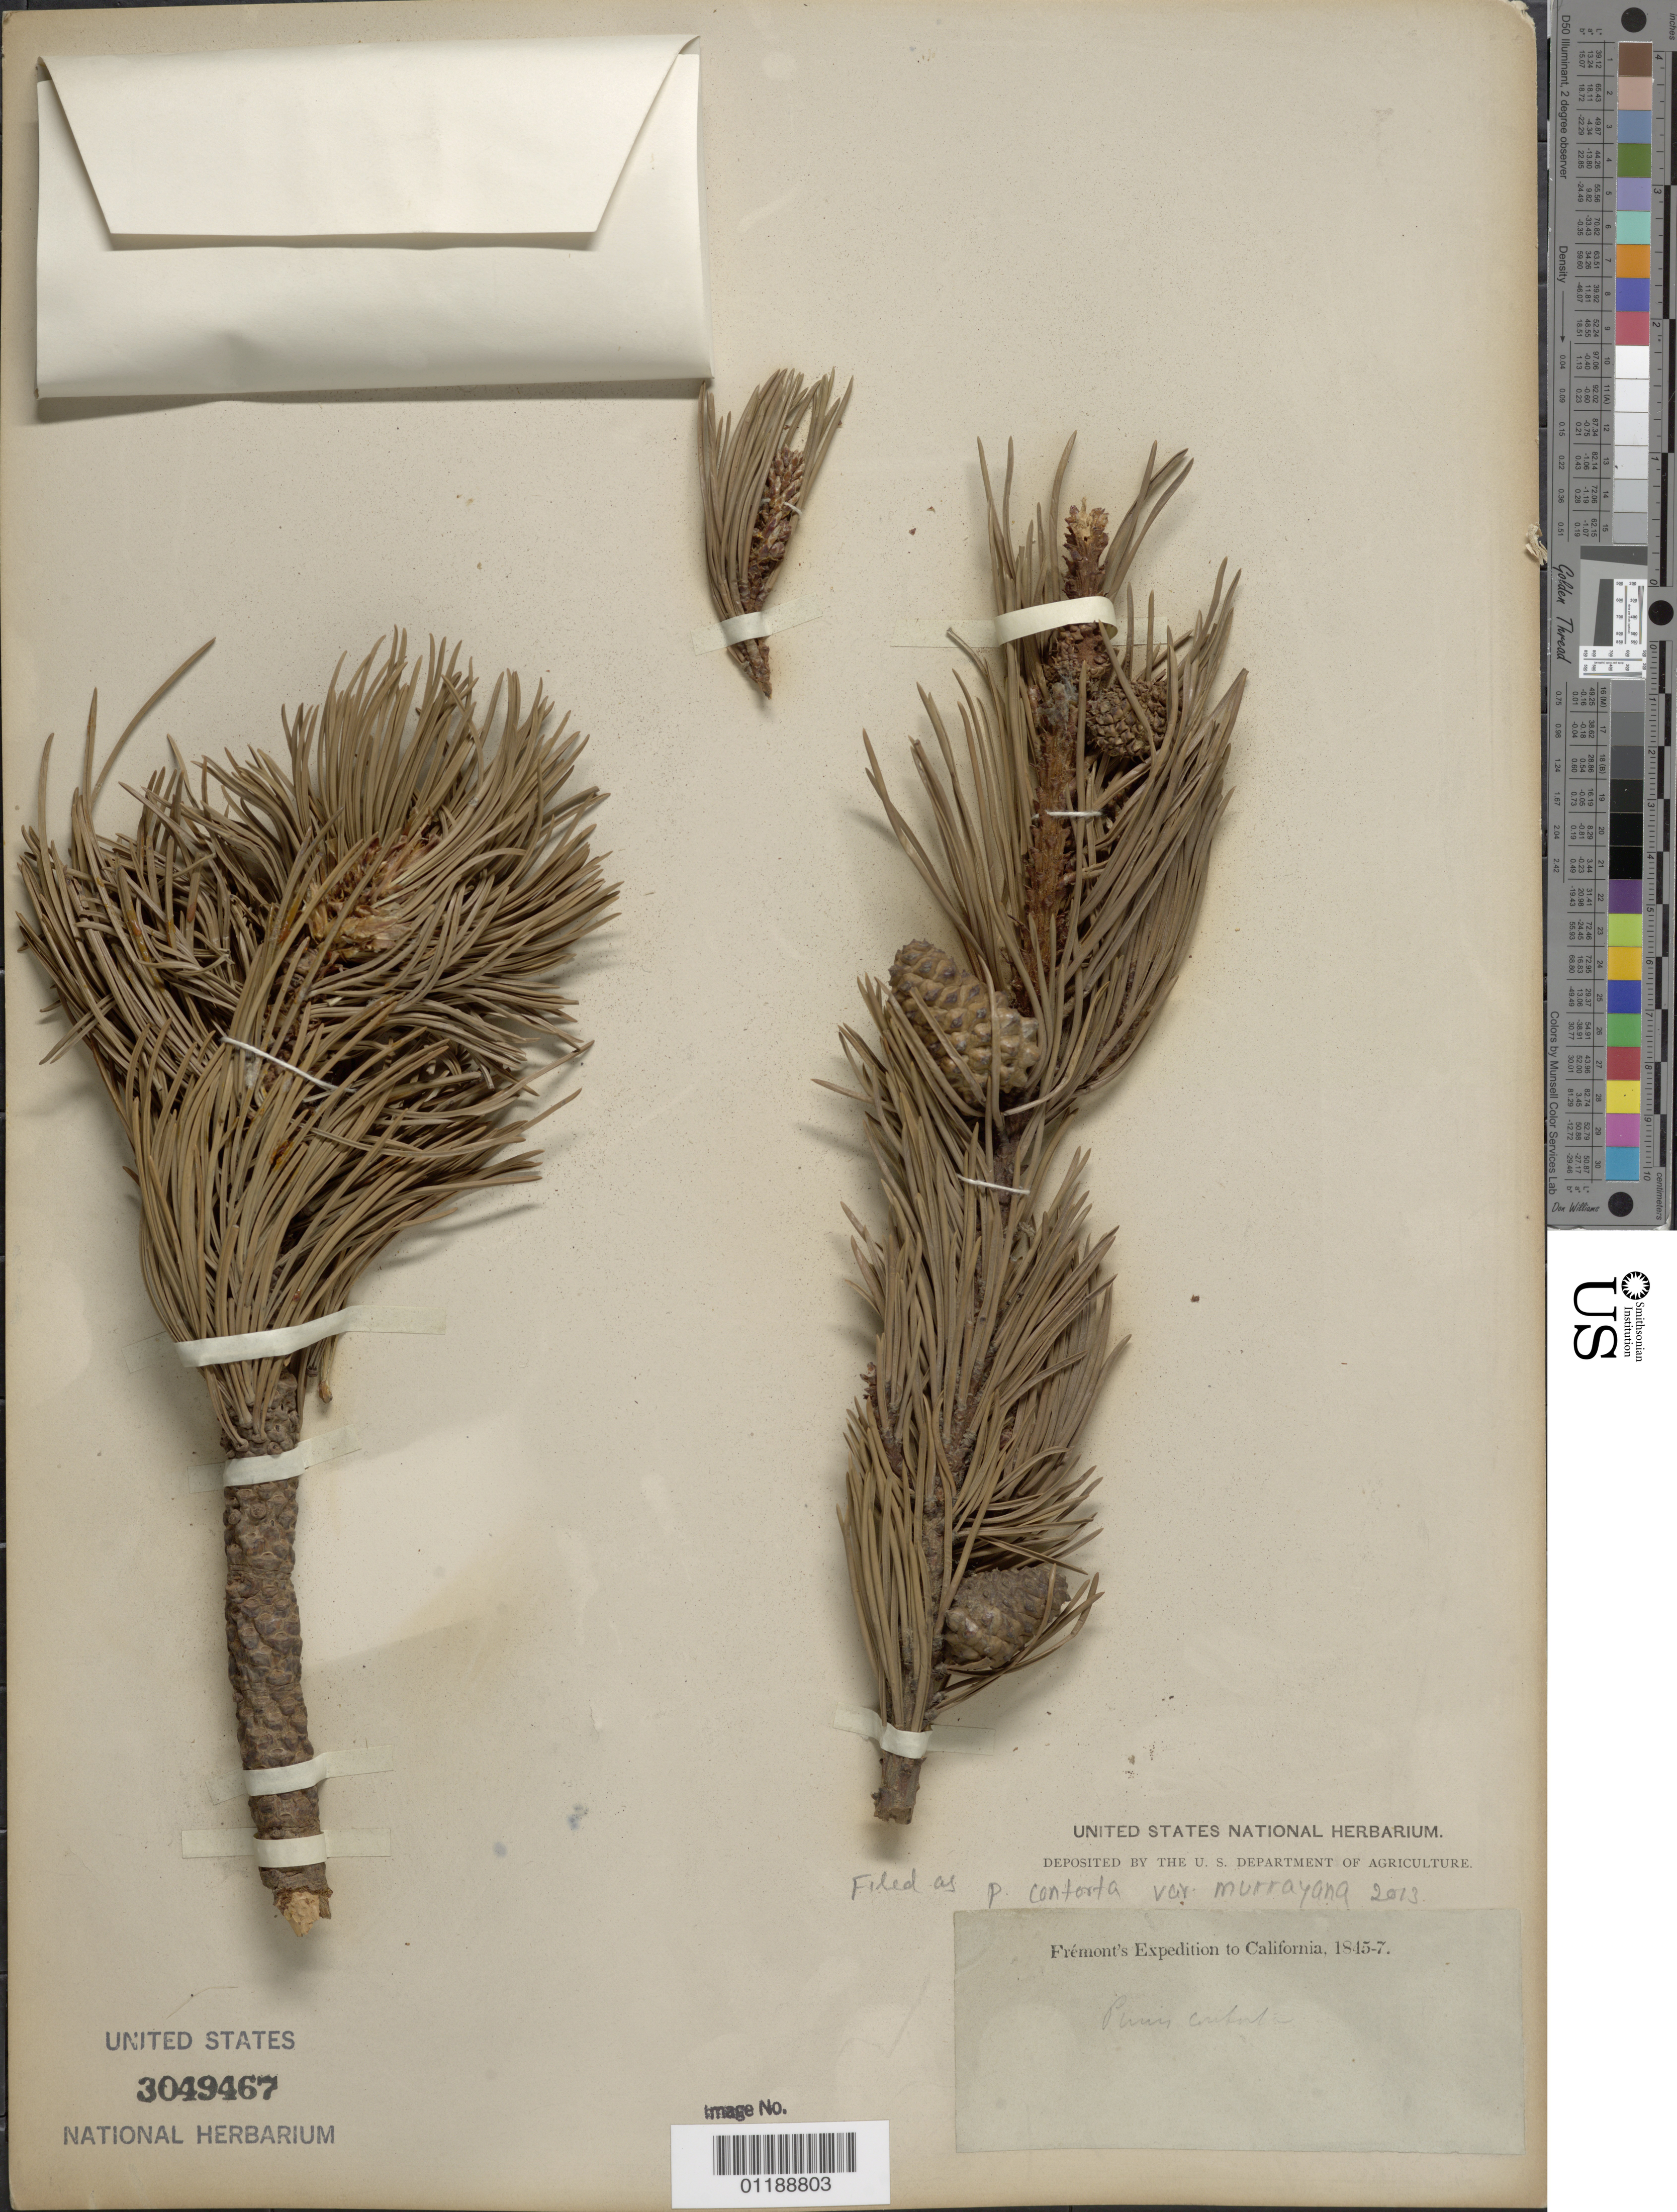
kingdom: Plantae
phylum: Tracheophyta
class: Pinopsida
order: Pinales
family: Pinaceae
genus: Pinus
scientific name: Pinus contorta var. murrayana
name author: (Balf.) S. Watson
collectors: J. C. Frémont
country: United States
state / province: California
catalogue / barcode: US 3049467